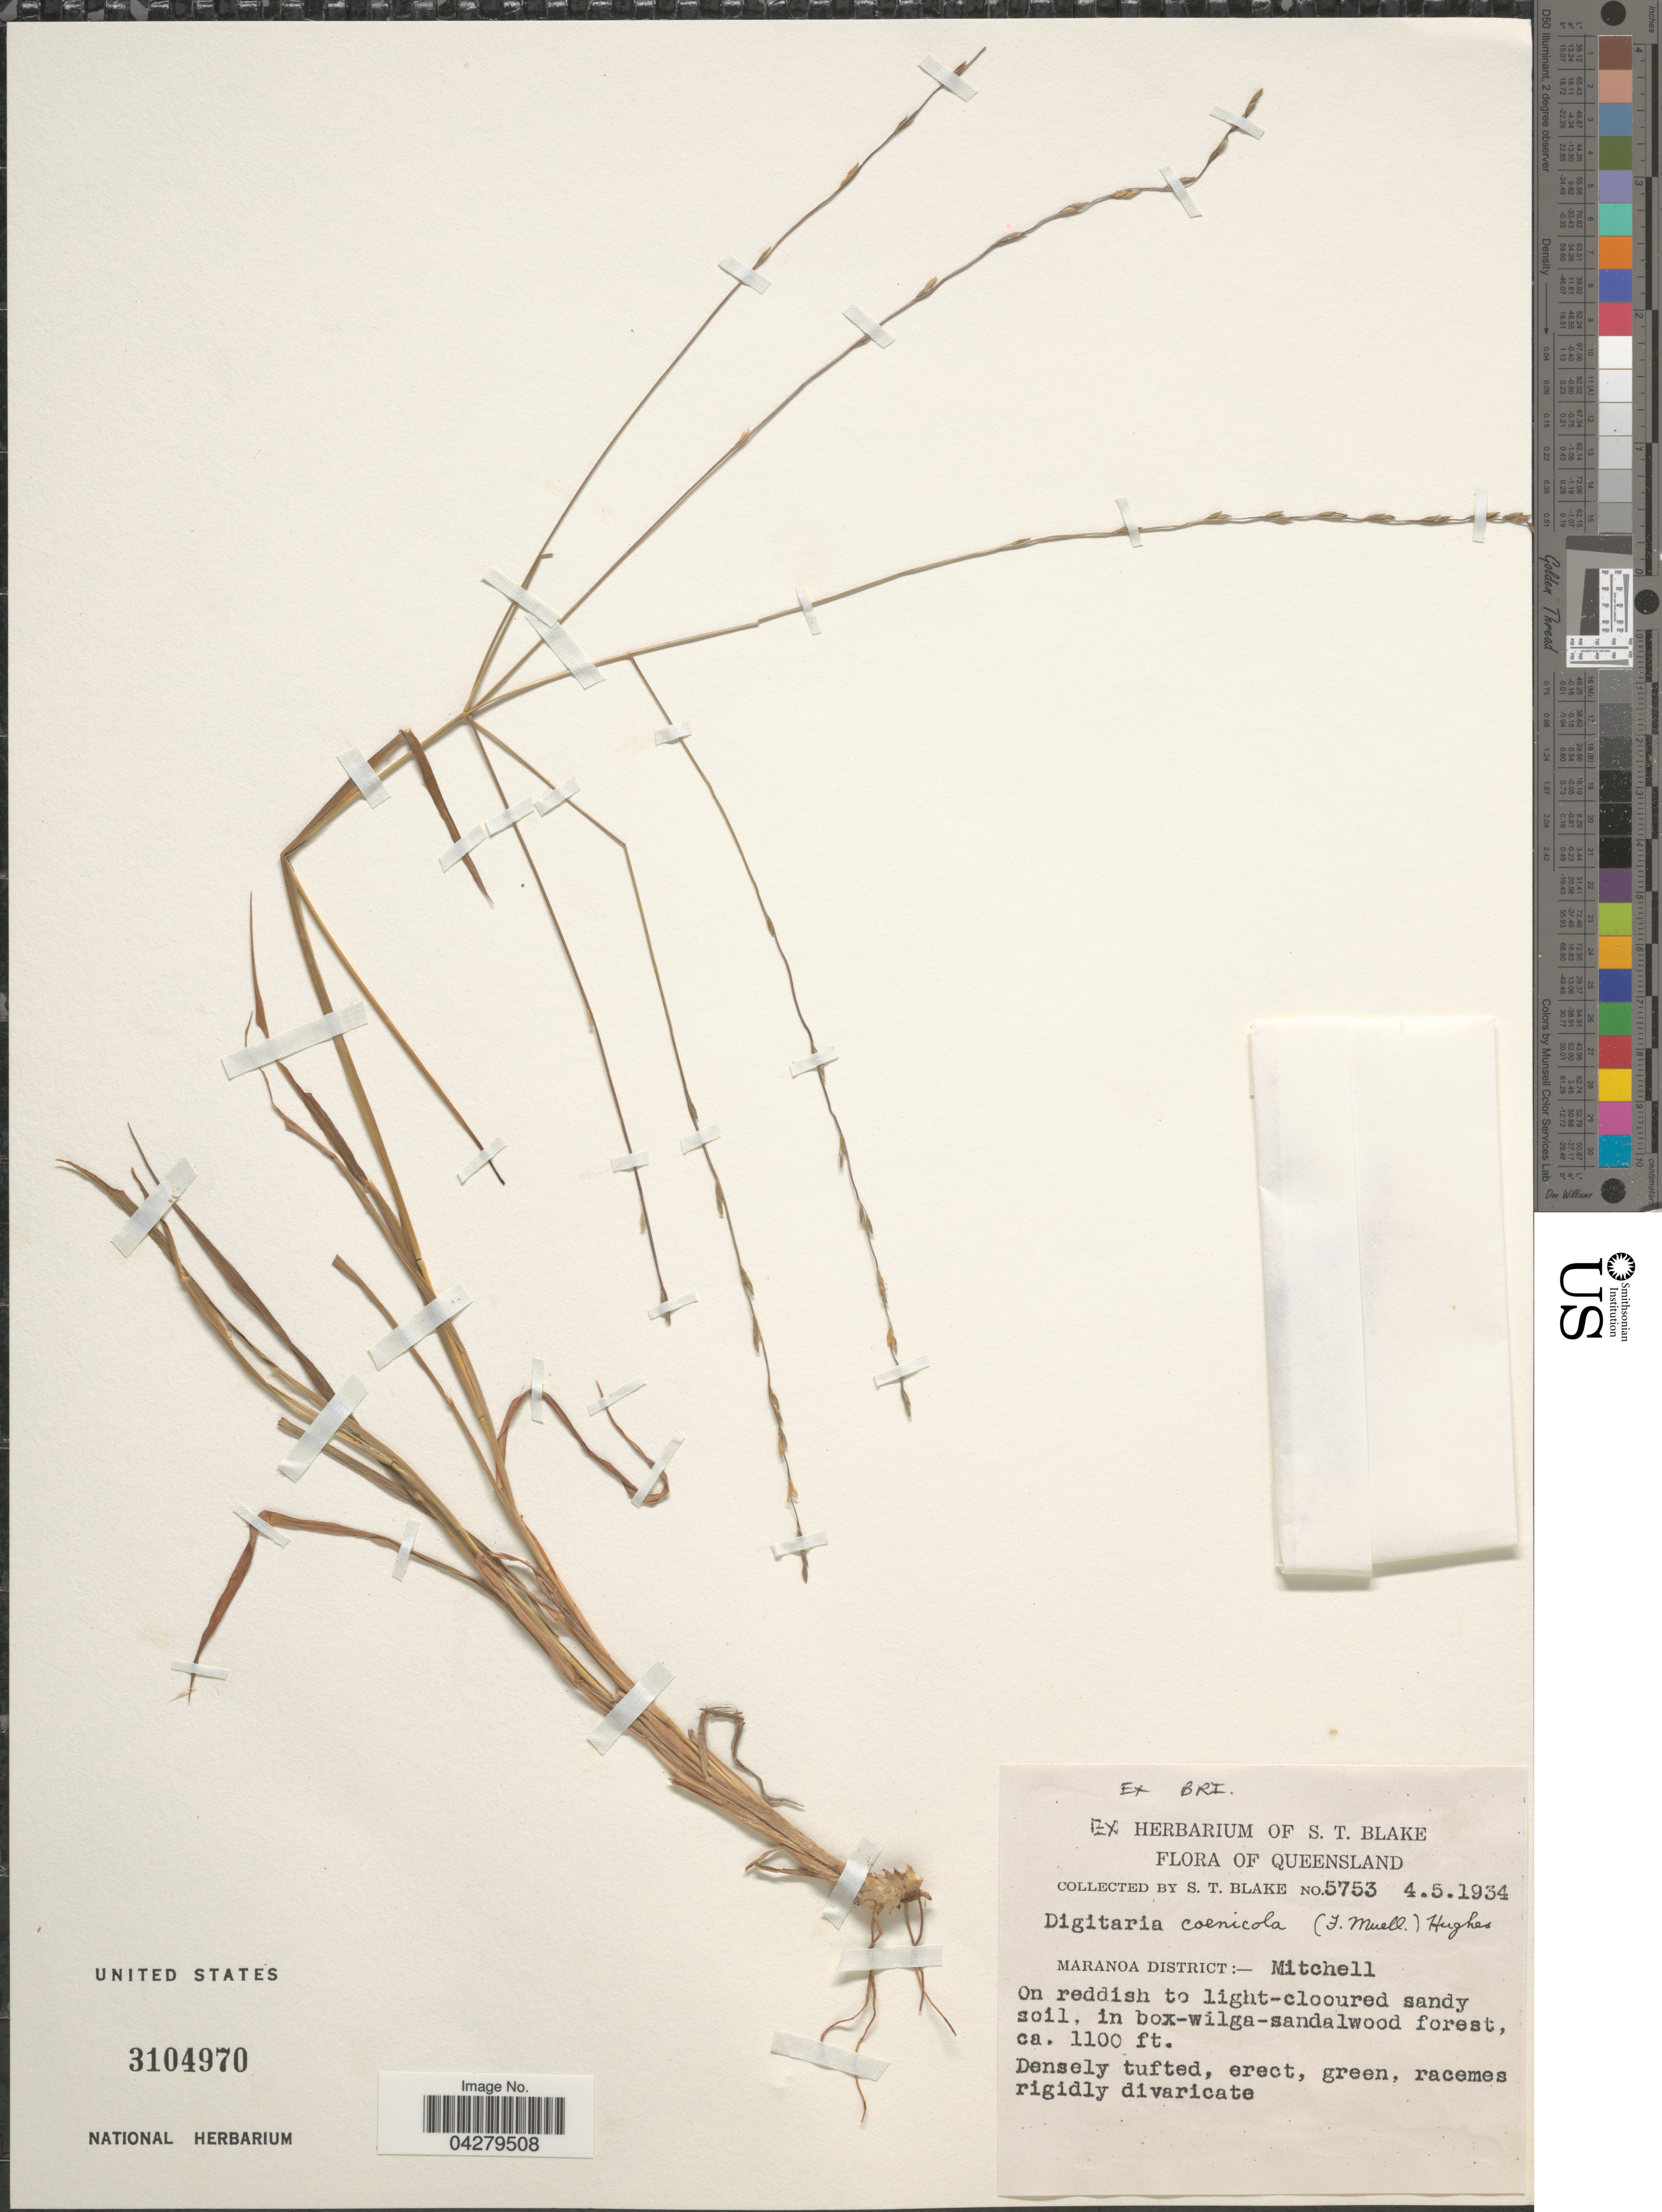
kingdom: Plantae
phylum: Tracheophyta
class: Liliopsida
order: Poales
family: Poaceae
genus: Digitaria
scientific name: Digitaria coenicola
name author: (F. Muell.) Hughes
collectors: S. T. Blake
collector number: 5753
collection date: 1934-05-04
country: Australia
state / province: Queensland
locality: Maranoa District: - Mitchell.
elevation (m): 335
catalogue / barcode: US 3104970